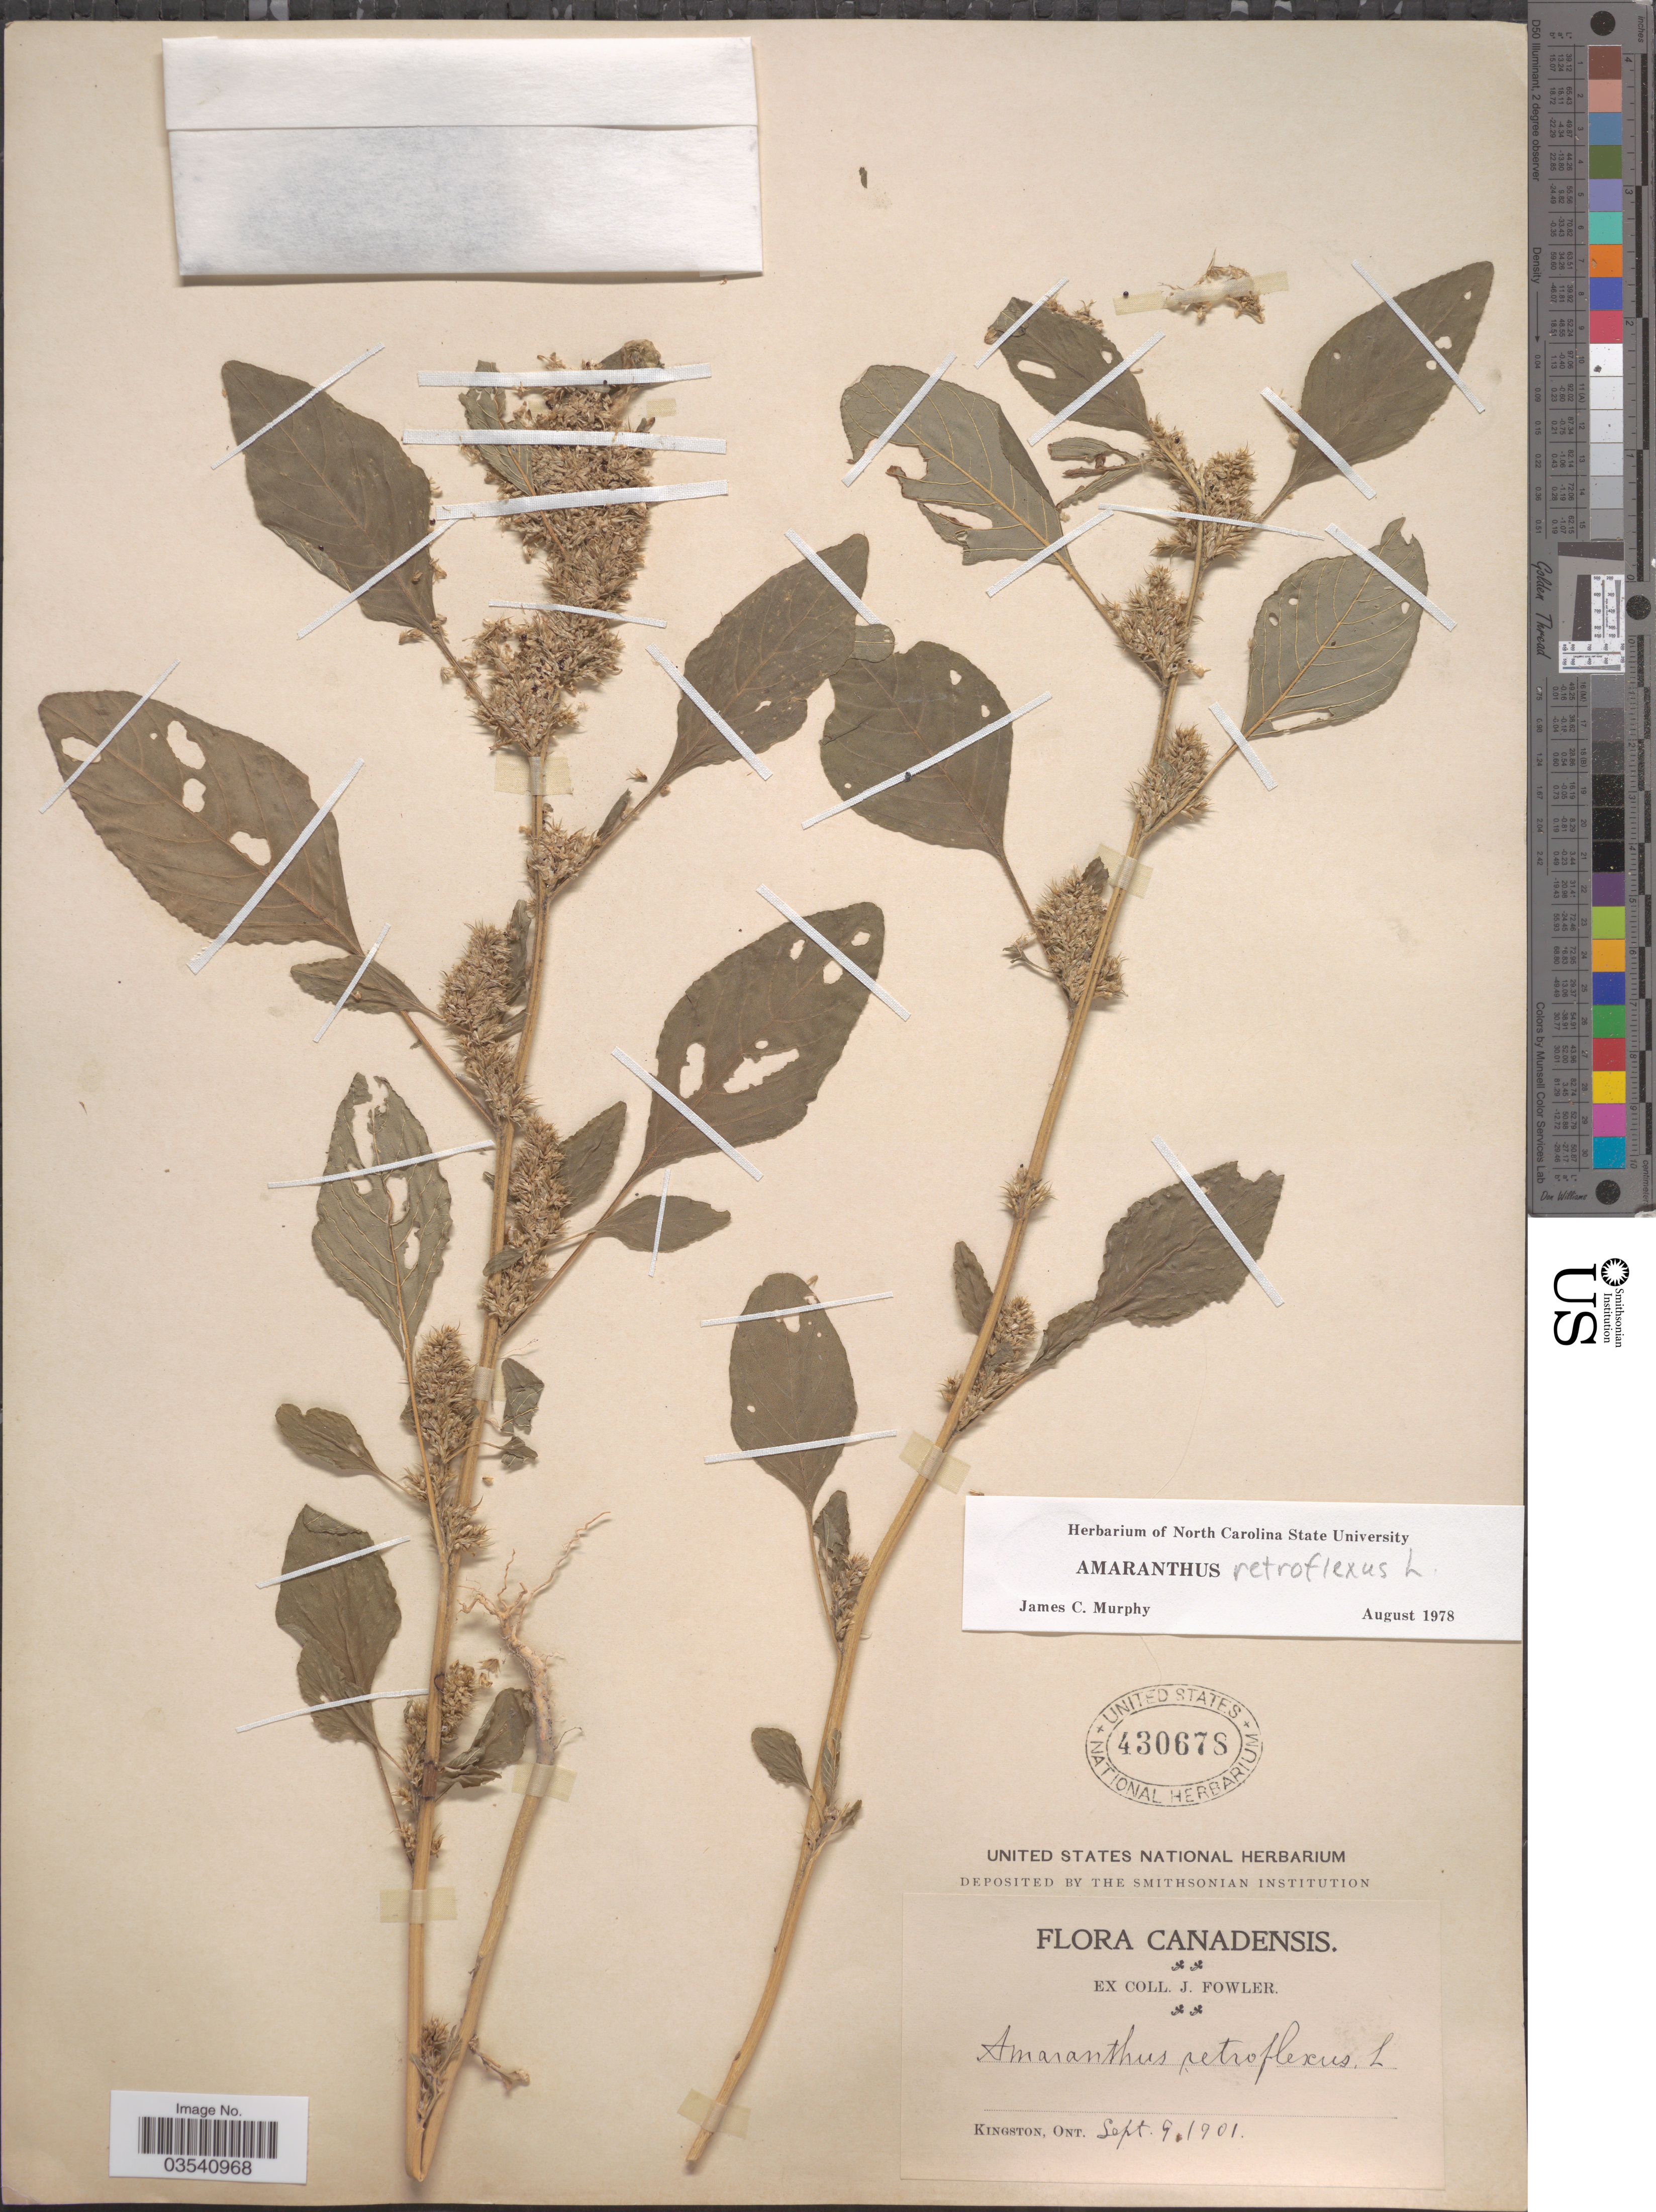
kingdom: Plantae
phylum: Tracheophyta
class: Magnoliopsida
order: Caryophyllales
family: Amaranthaceae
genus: Amaranthus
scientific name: Amaranthus retroflexus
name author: L.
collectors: J. Fowler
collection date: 1901-09-09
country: Canada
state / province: Ontario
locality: Kingston.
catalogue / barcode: US 430678